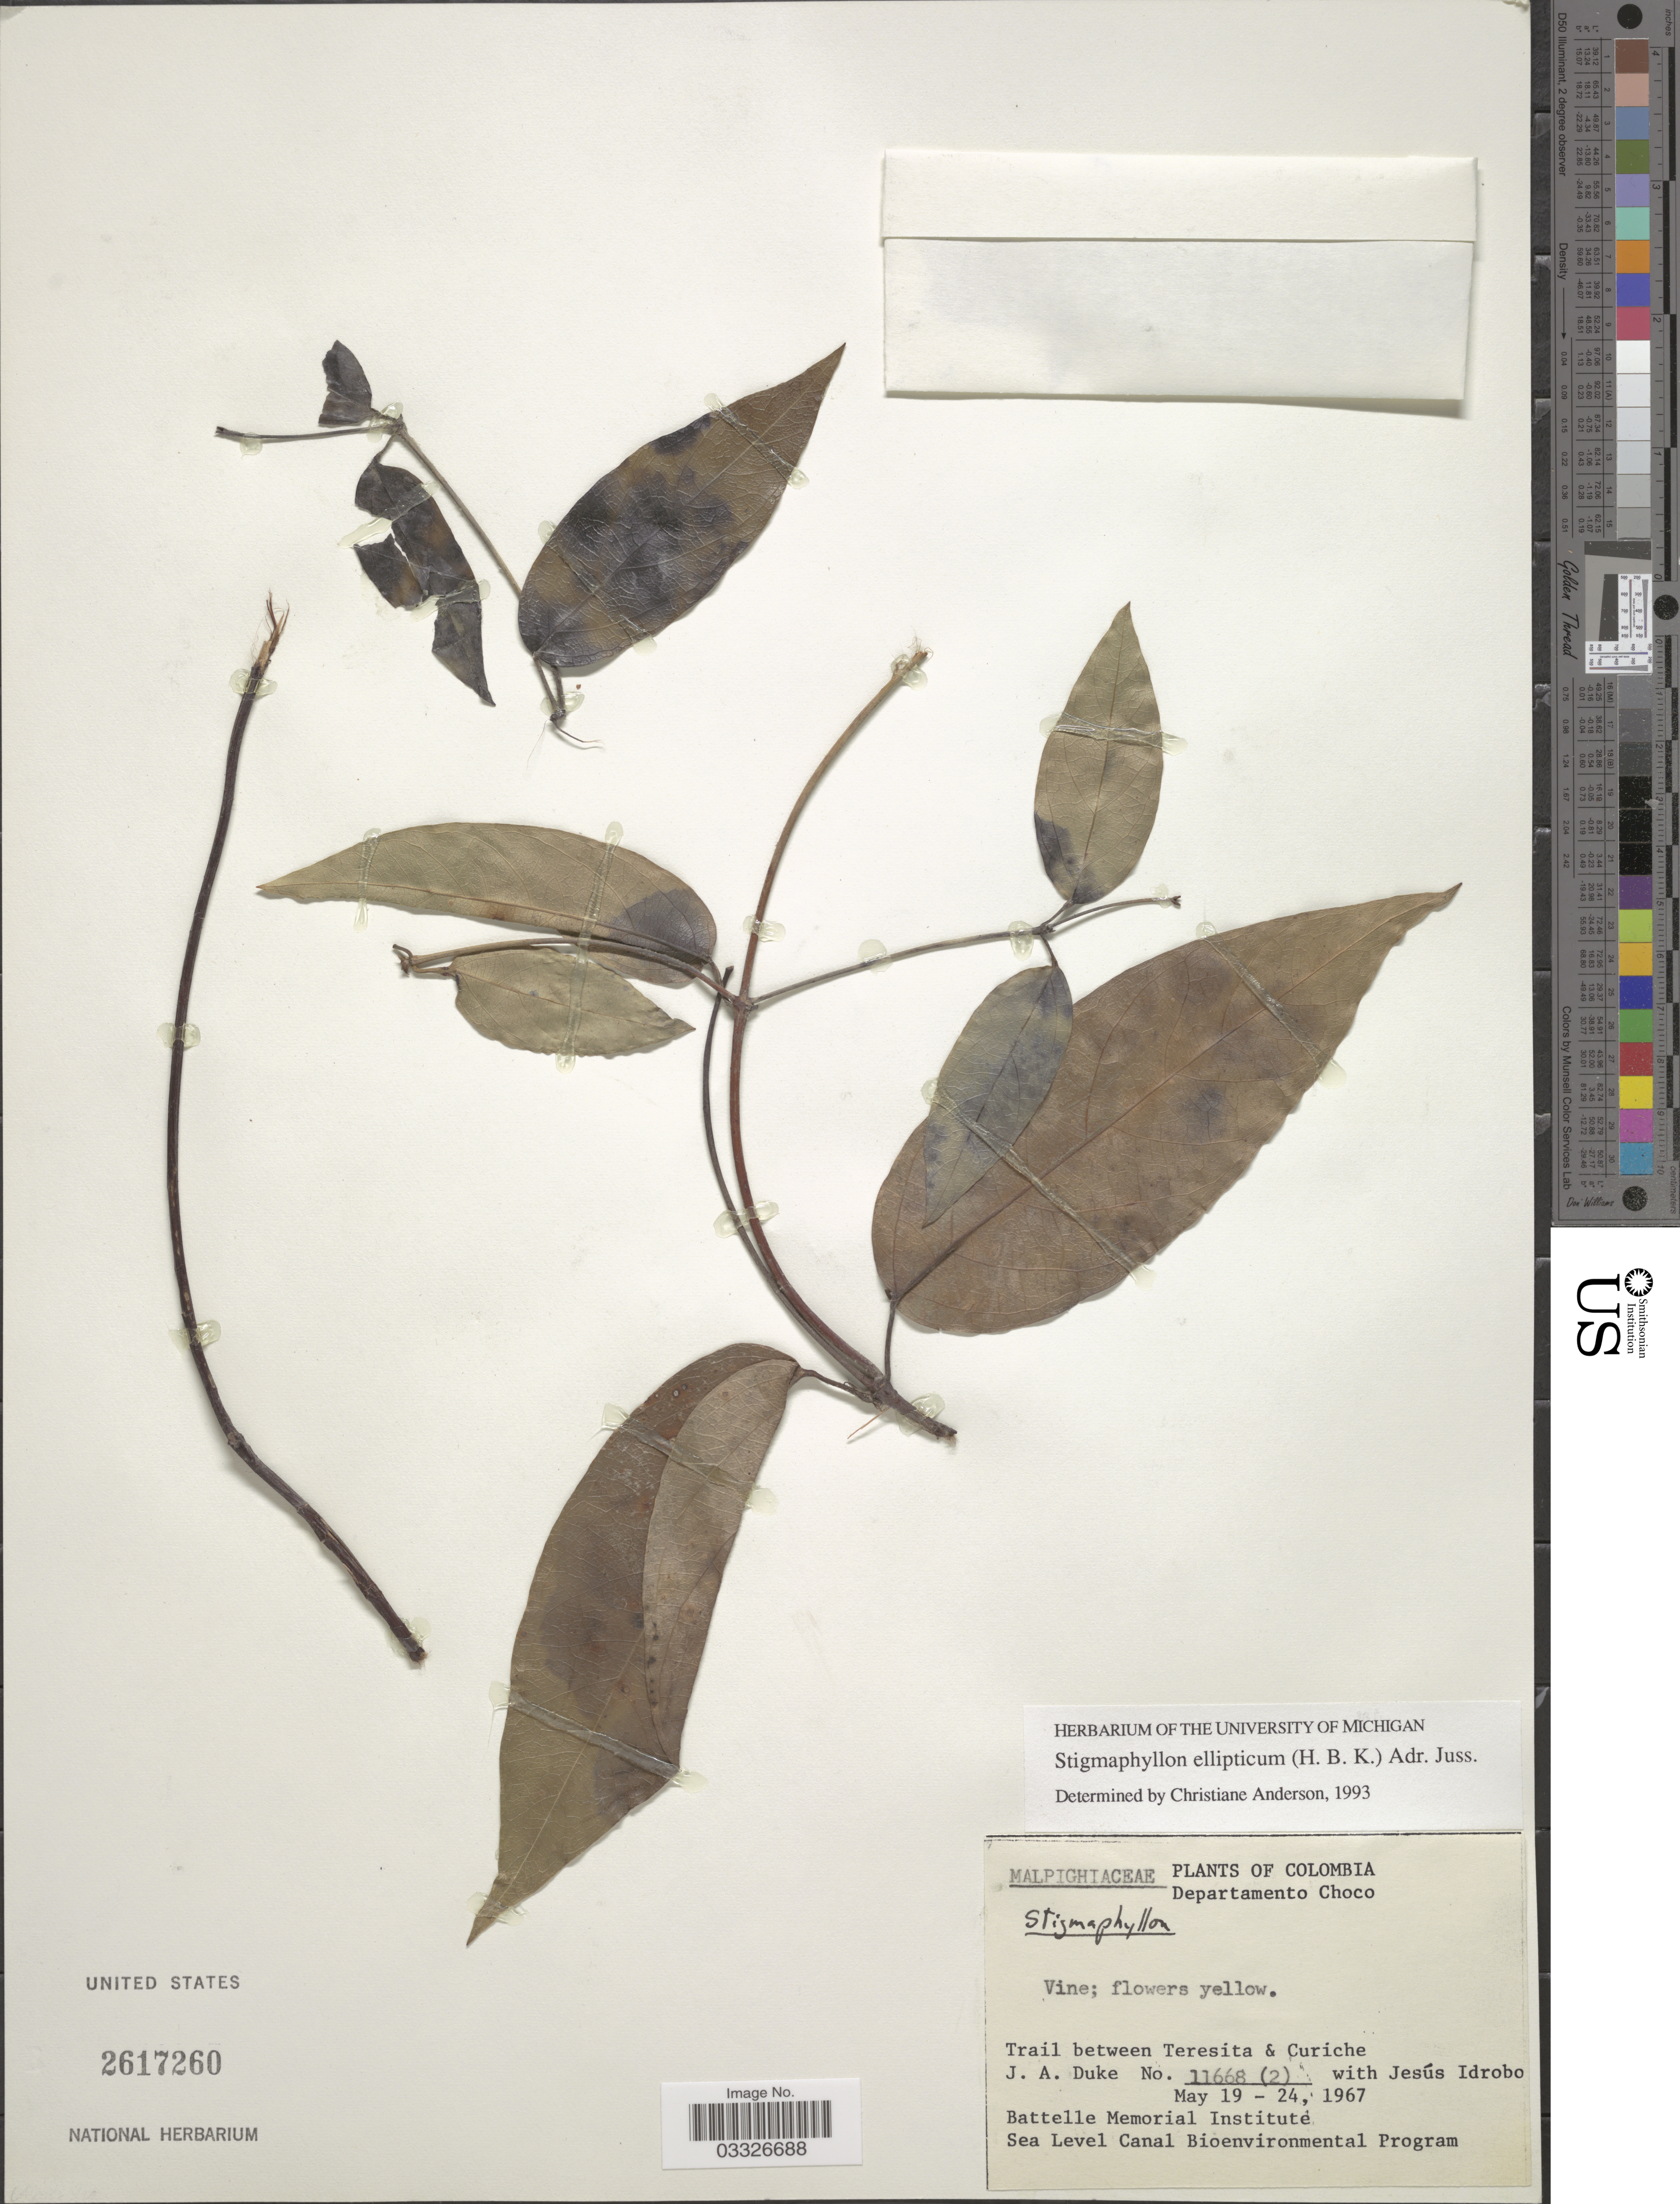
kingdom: Plantae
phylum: Tracheophyta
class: Magnoliopsida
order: Malpighiales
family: Malpighiaceae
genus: Stigmaphyllon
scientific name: Stigmaphyllon ellipticum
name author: (Kunth) A. Juss.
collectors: J. A. Duke & J. M. Idrobo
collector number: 11668 (2)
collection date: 1967-05-19/1967-05-24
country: Colombia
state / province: Chocó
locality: Departamento Choco. Trail between Teresita & Curiche.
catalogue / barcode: US 2617260